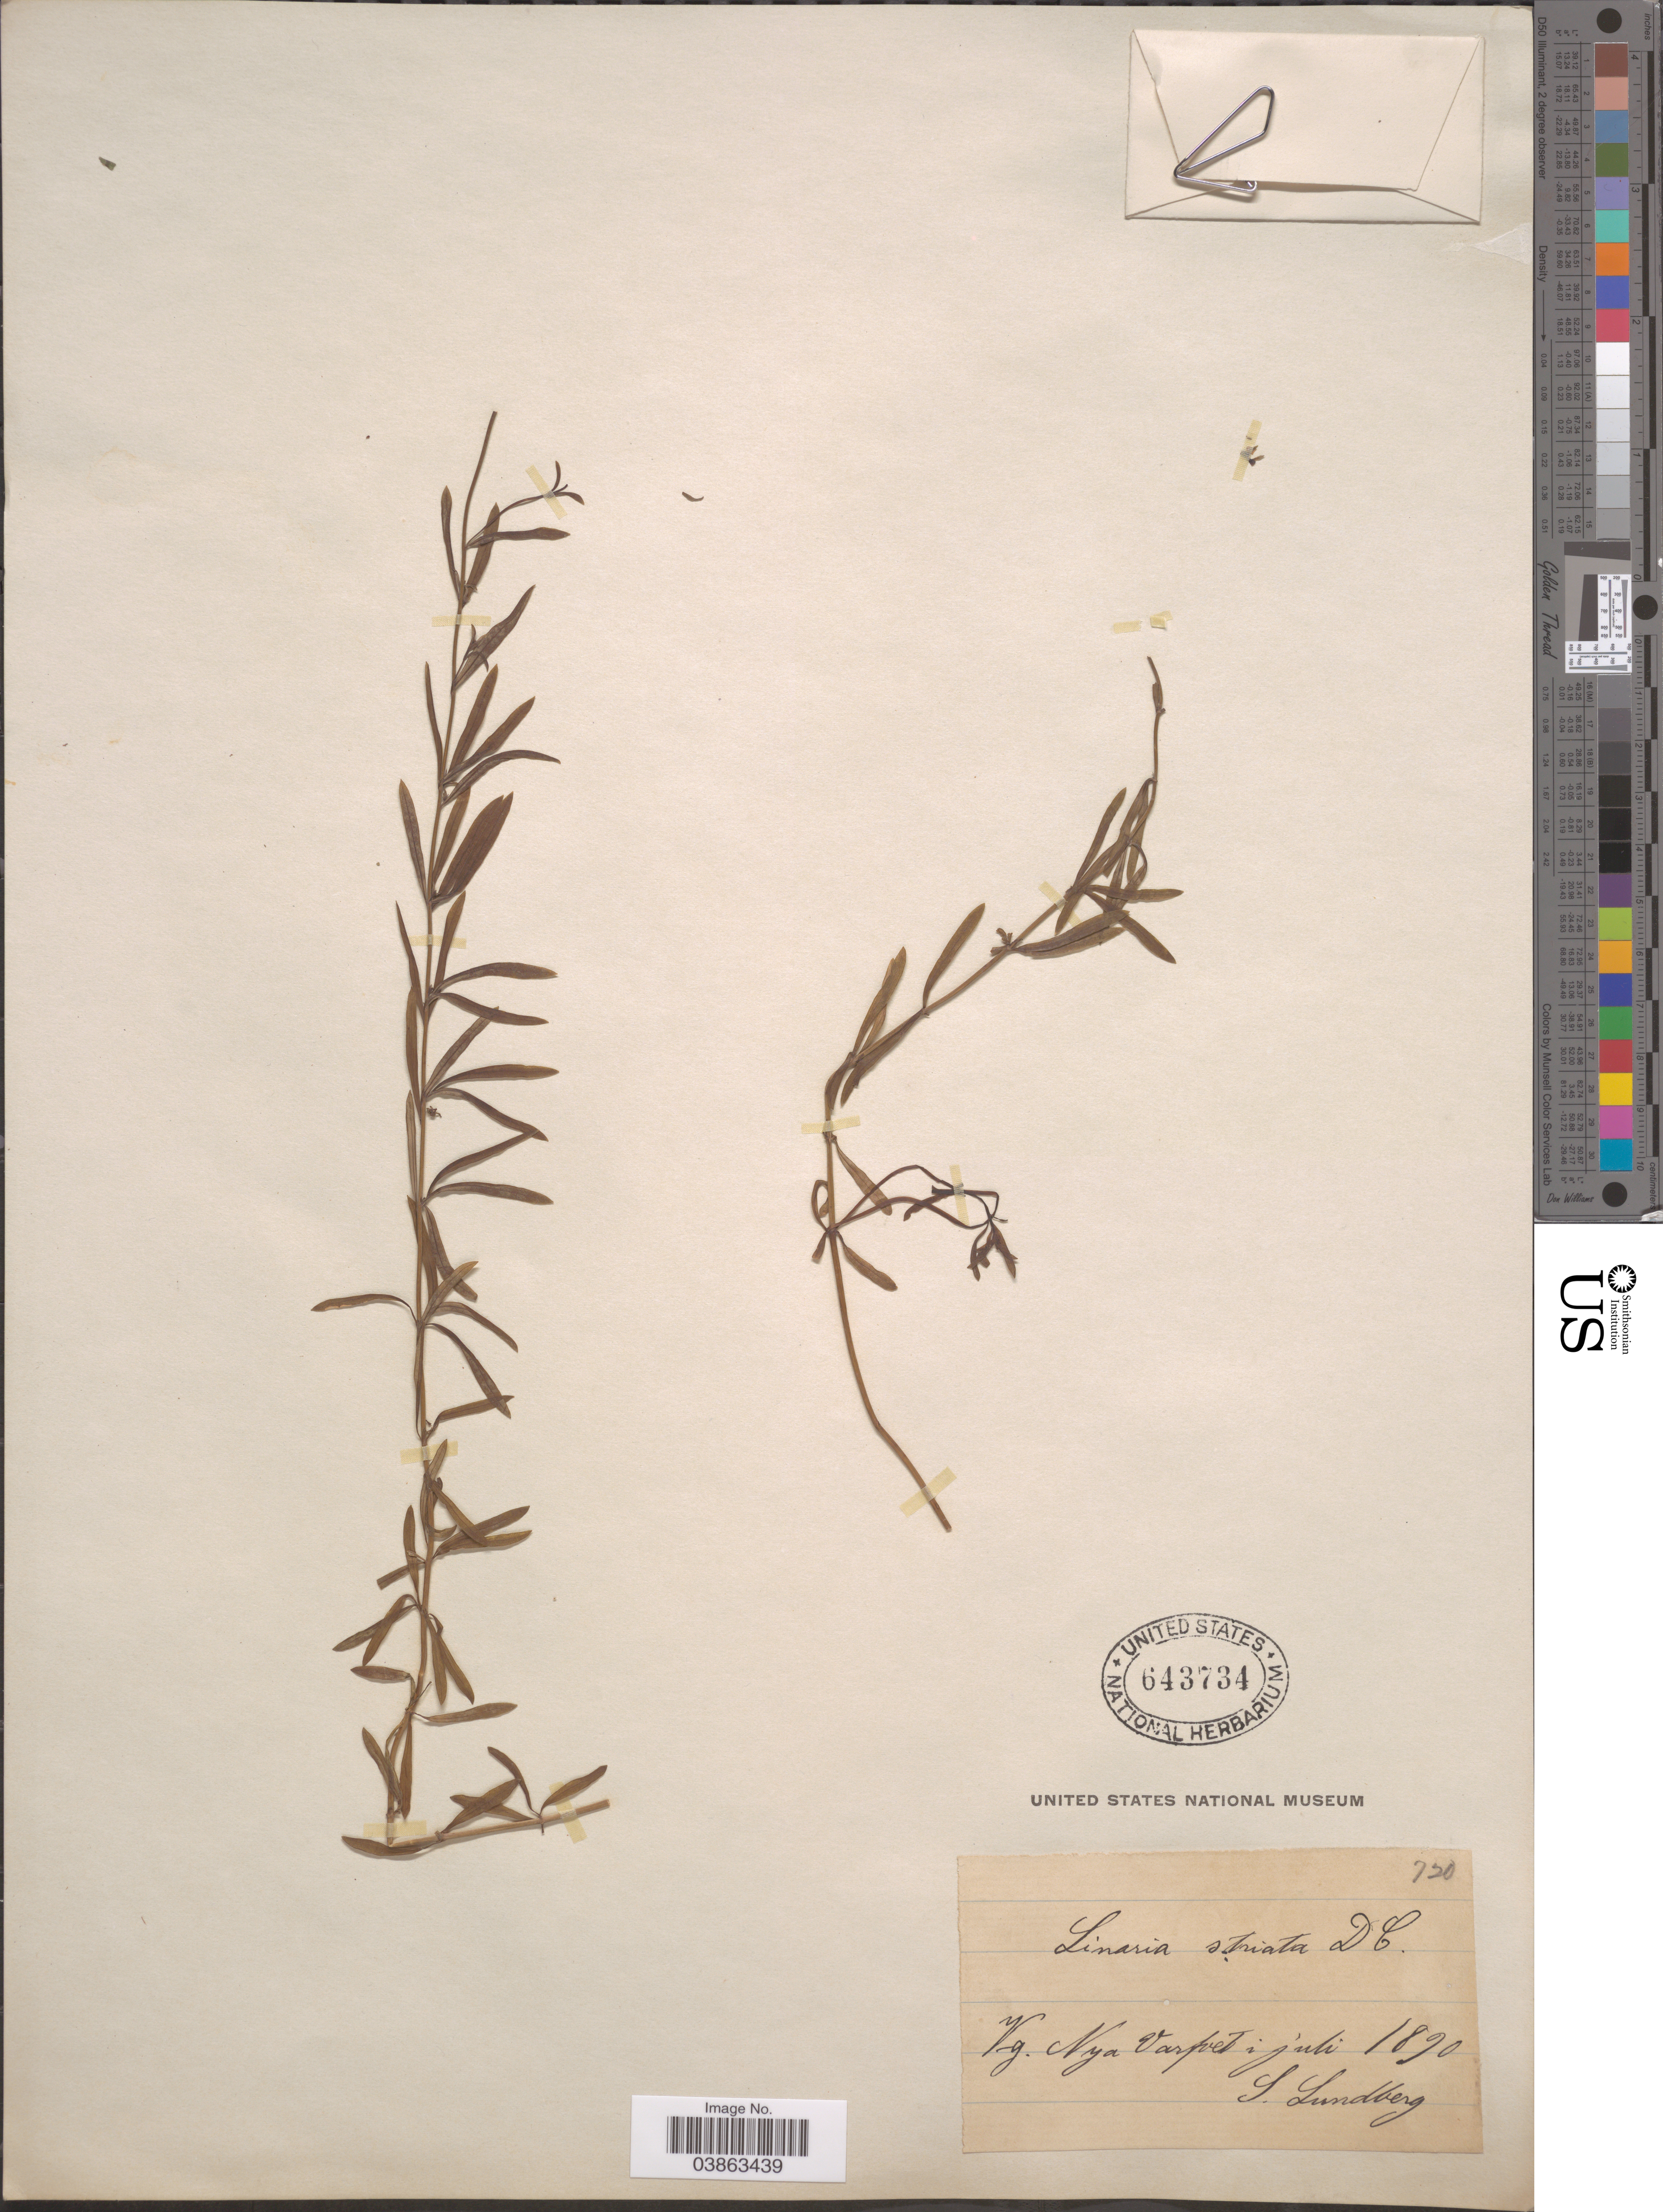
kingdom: Plantae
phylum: Tracheophyta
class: Magnoliopsida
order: Lamiales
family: Plantaginaceae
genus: Linaria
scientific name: Linaria striata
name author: (Lam.) DC.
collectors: J. Lundberg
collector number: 720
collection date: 1890-07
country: Sweden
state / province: Västra Götaland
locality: Vg. Nya Varfvet.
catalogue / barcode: US 643734